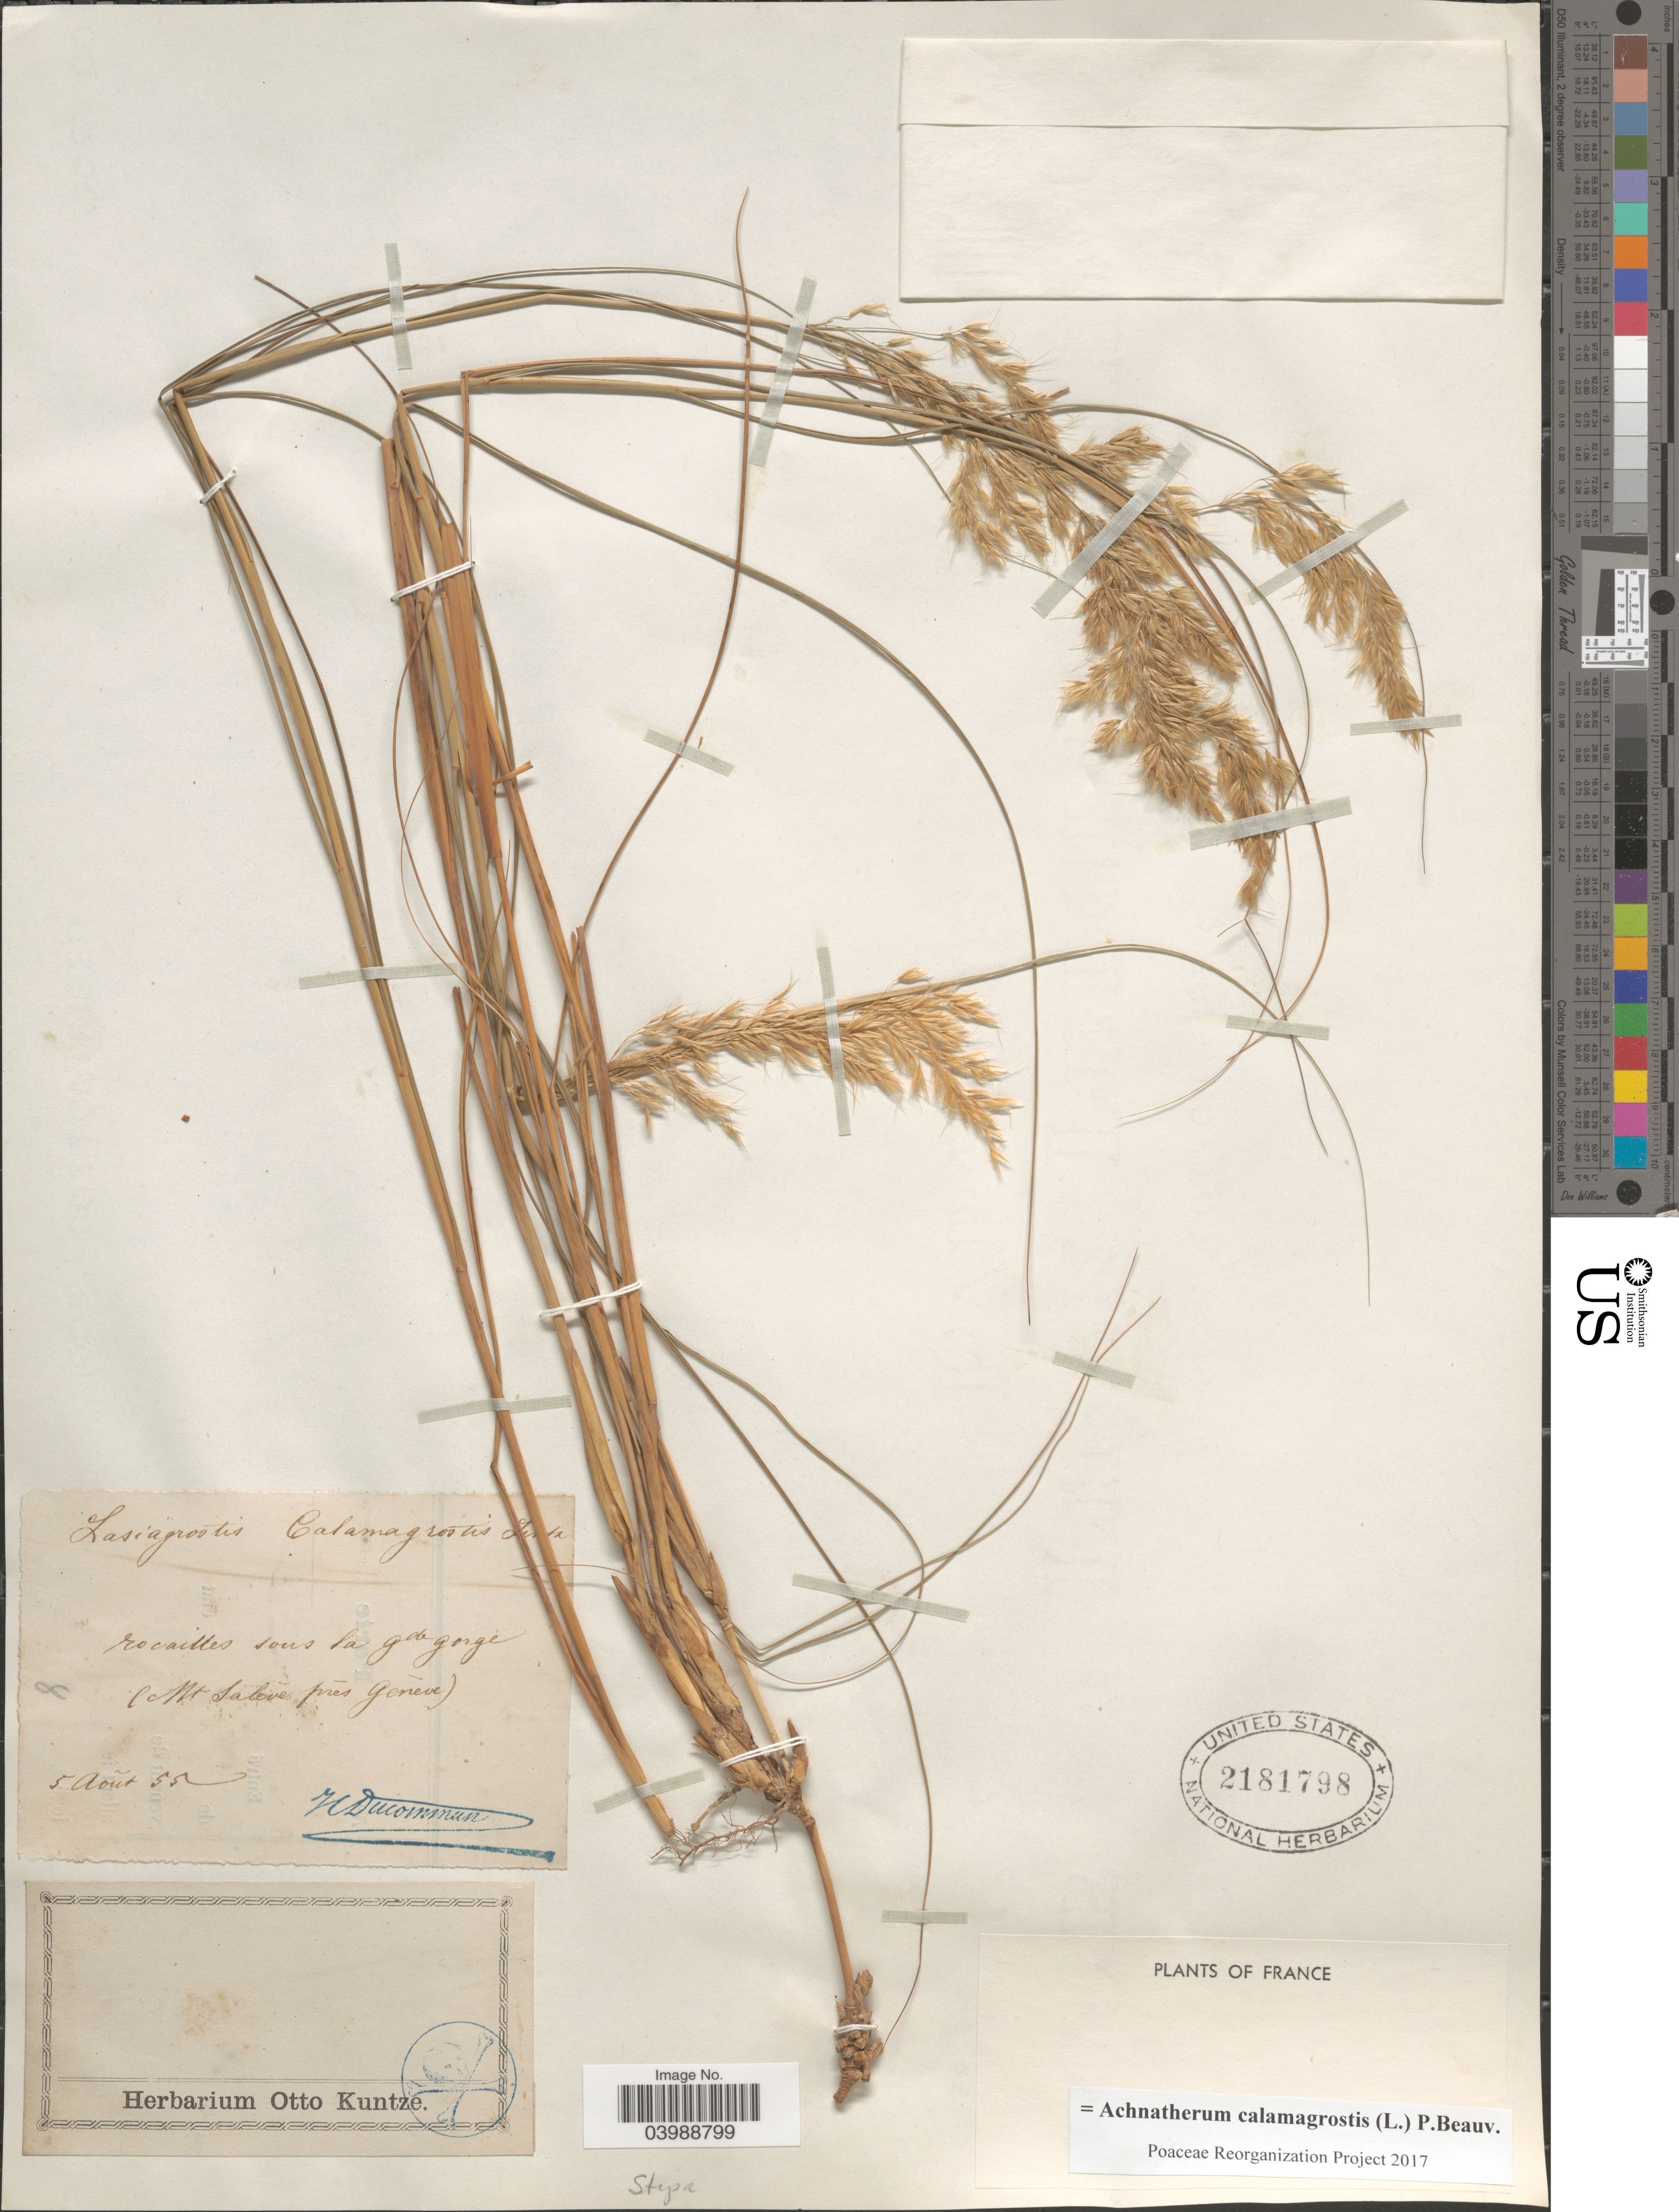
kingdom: Plantae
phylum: Tracheophyta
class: Liliopsida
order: Poales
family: Poaceae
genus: Achnatherum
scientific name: Achnatherum calamagrostis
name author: (L.) P. Beauv.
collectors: J. Ducommun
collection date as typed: Transcribed d/m/y: 5/8/55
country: Switzerland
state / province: Genève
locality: Rocailles sous la gde gorge (Mt Salevé prés Genéve).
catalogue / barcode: US 2181798